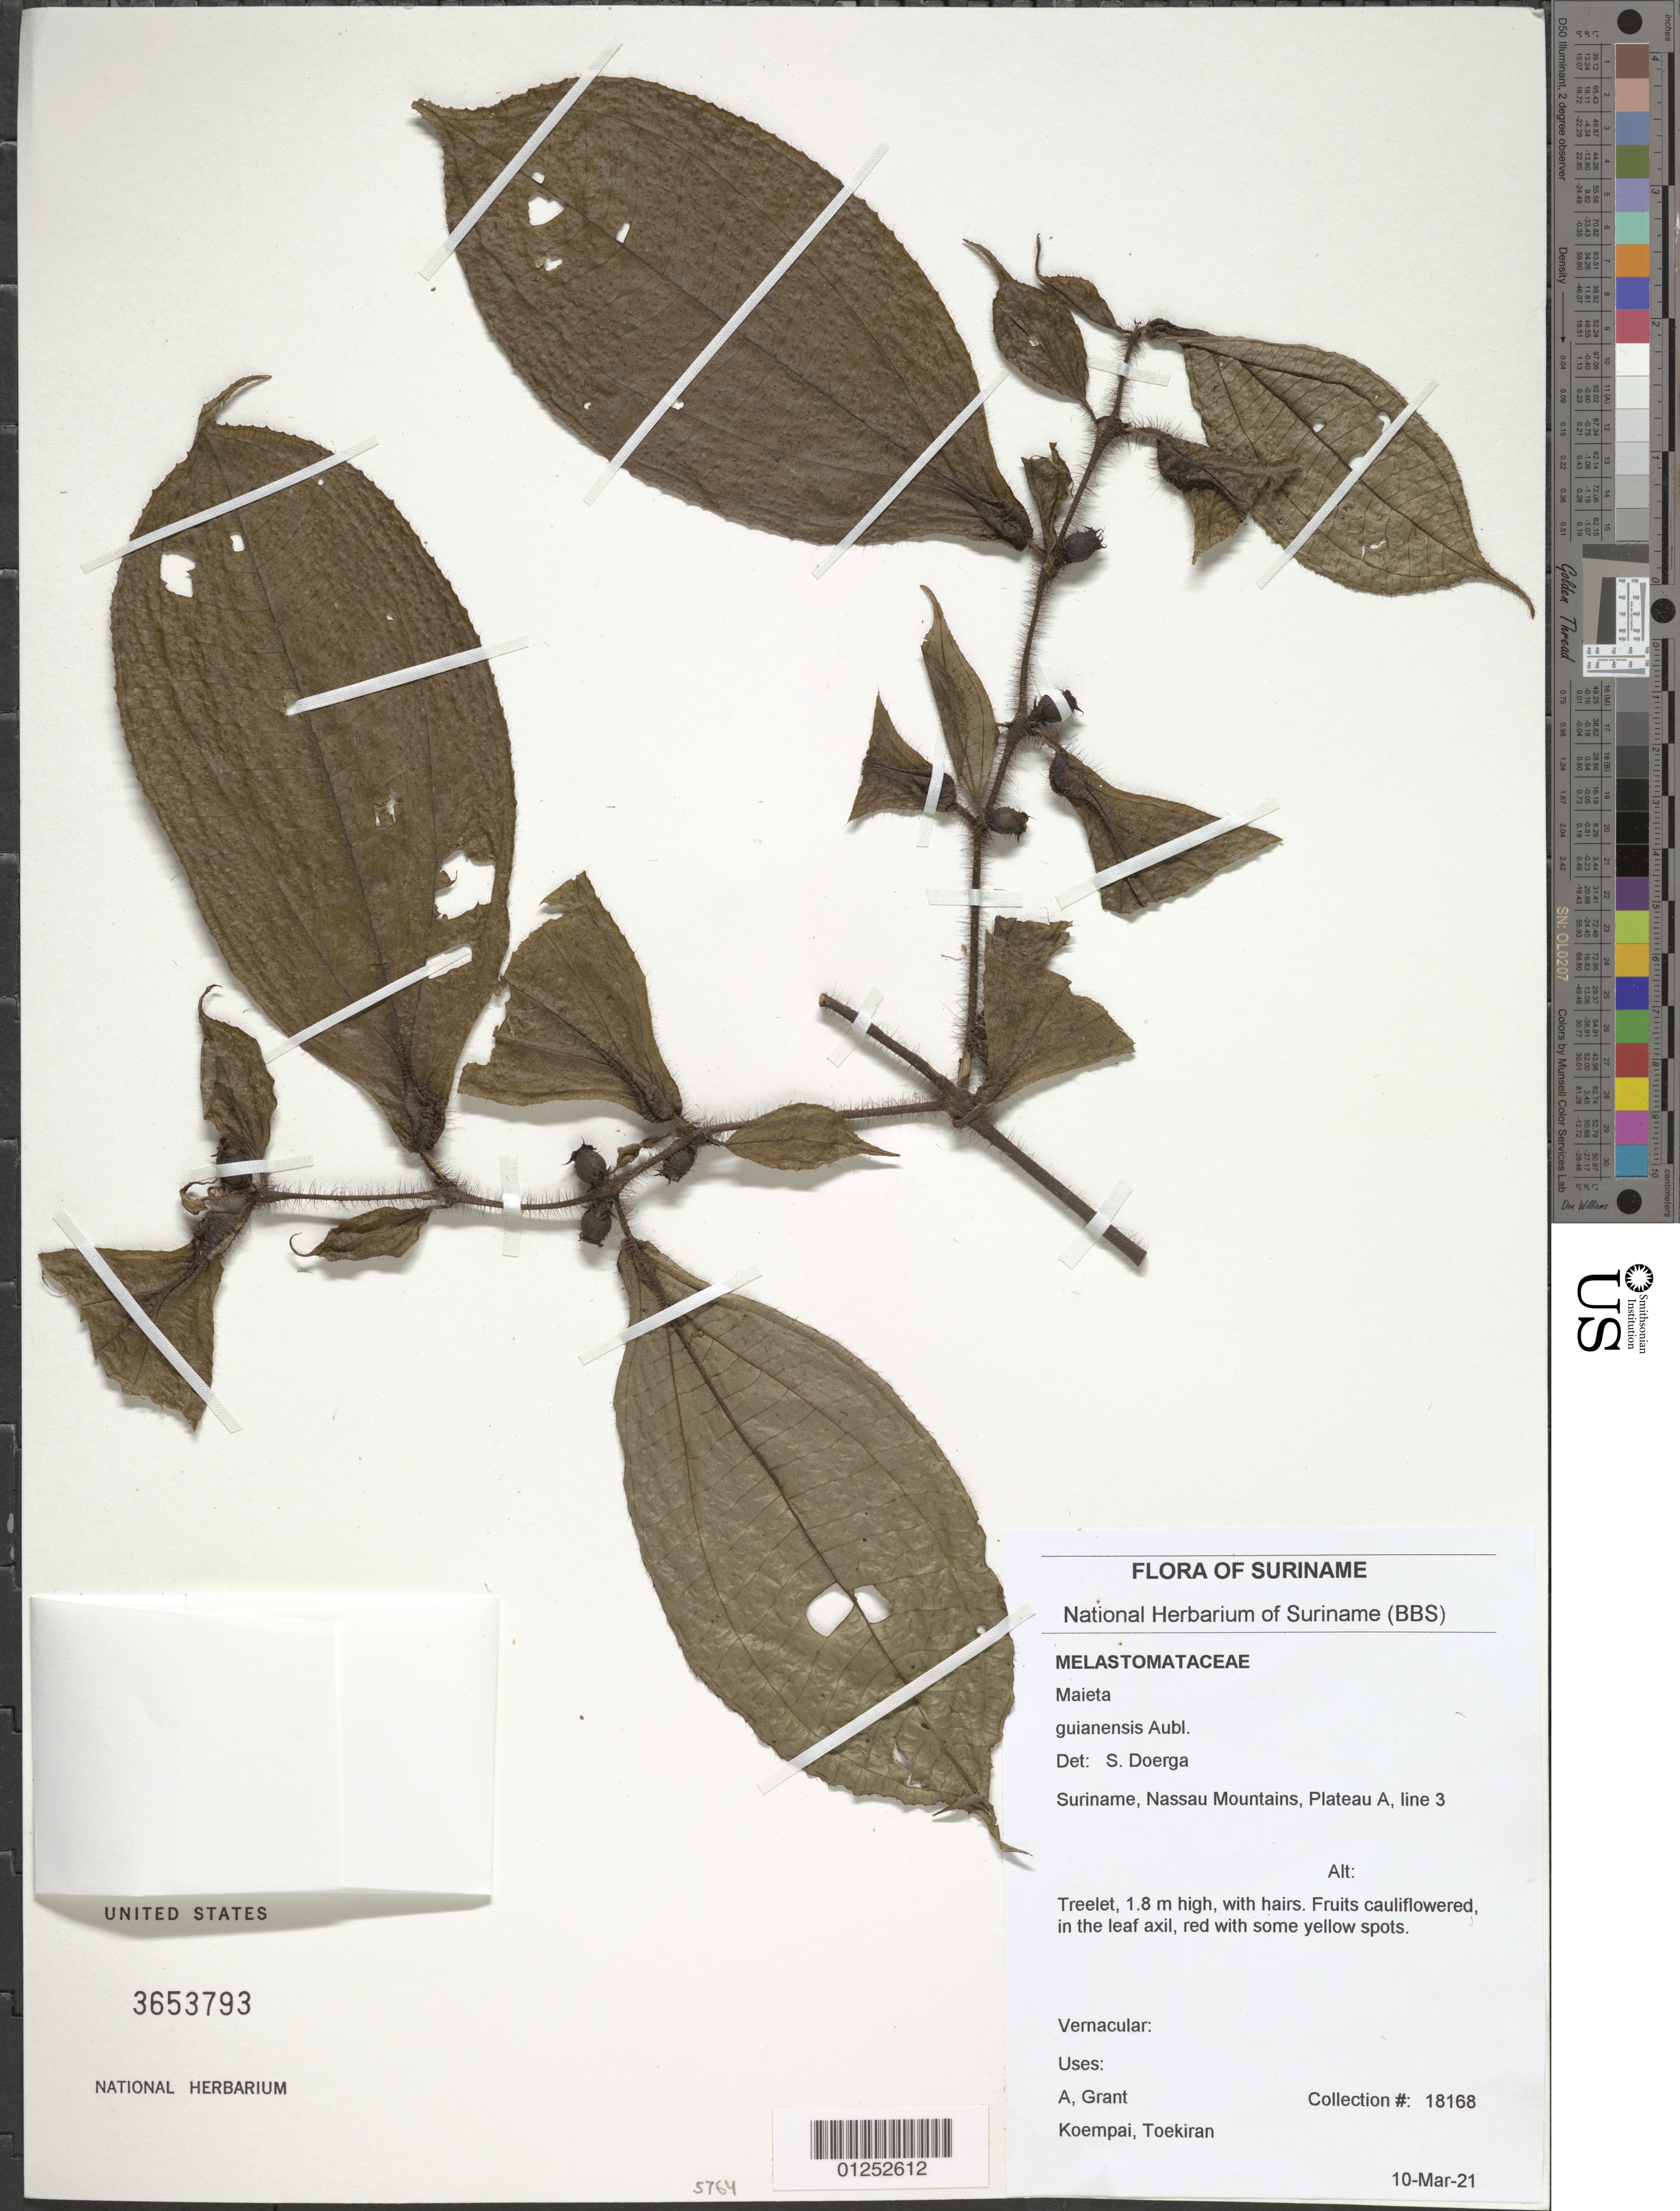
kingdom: Plantae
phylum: Tracheophyta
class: Magnoliopsida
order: Myrtales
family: Melastomataceae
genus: Maieta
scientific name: Maieta guianensis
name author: Aubl.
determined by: Doerga, S.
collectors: A. Grant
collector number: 18168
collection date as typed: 10-Mar-21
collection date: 2010-03-21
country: Suriname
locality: Nassau Mountains, Plateau A, line 3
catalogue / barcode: US 3653793